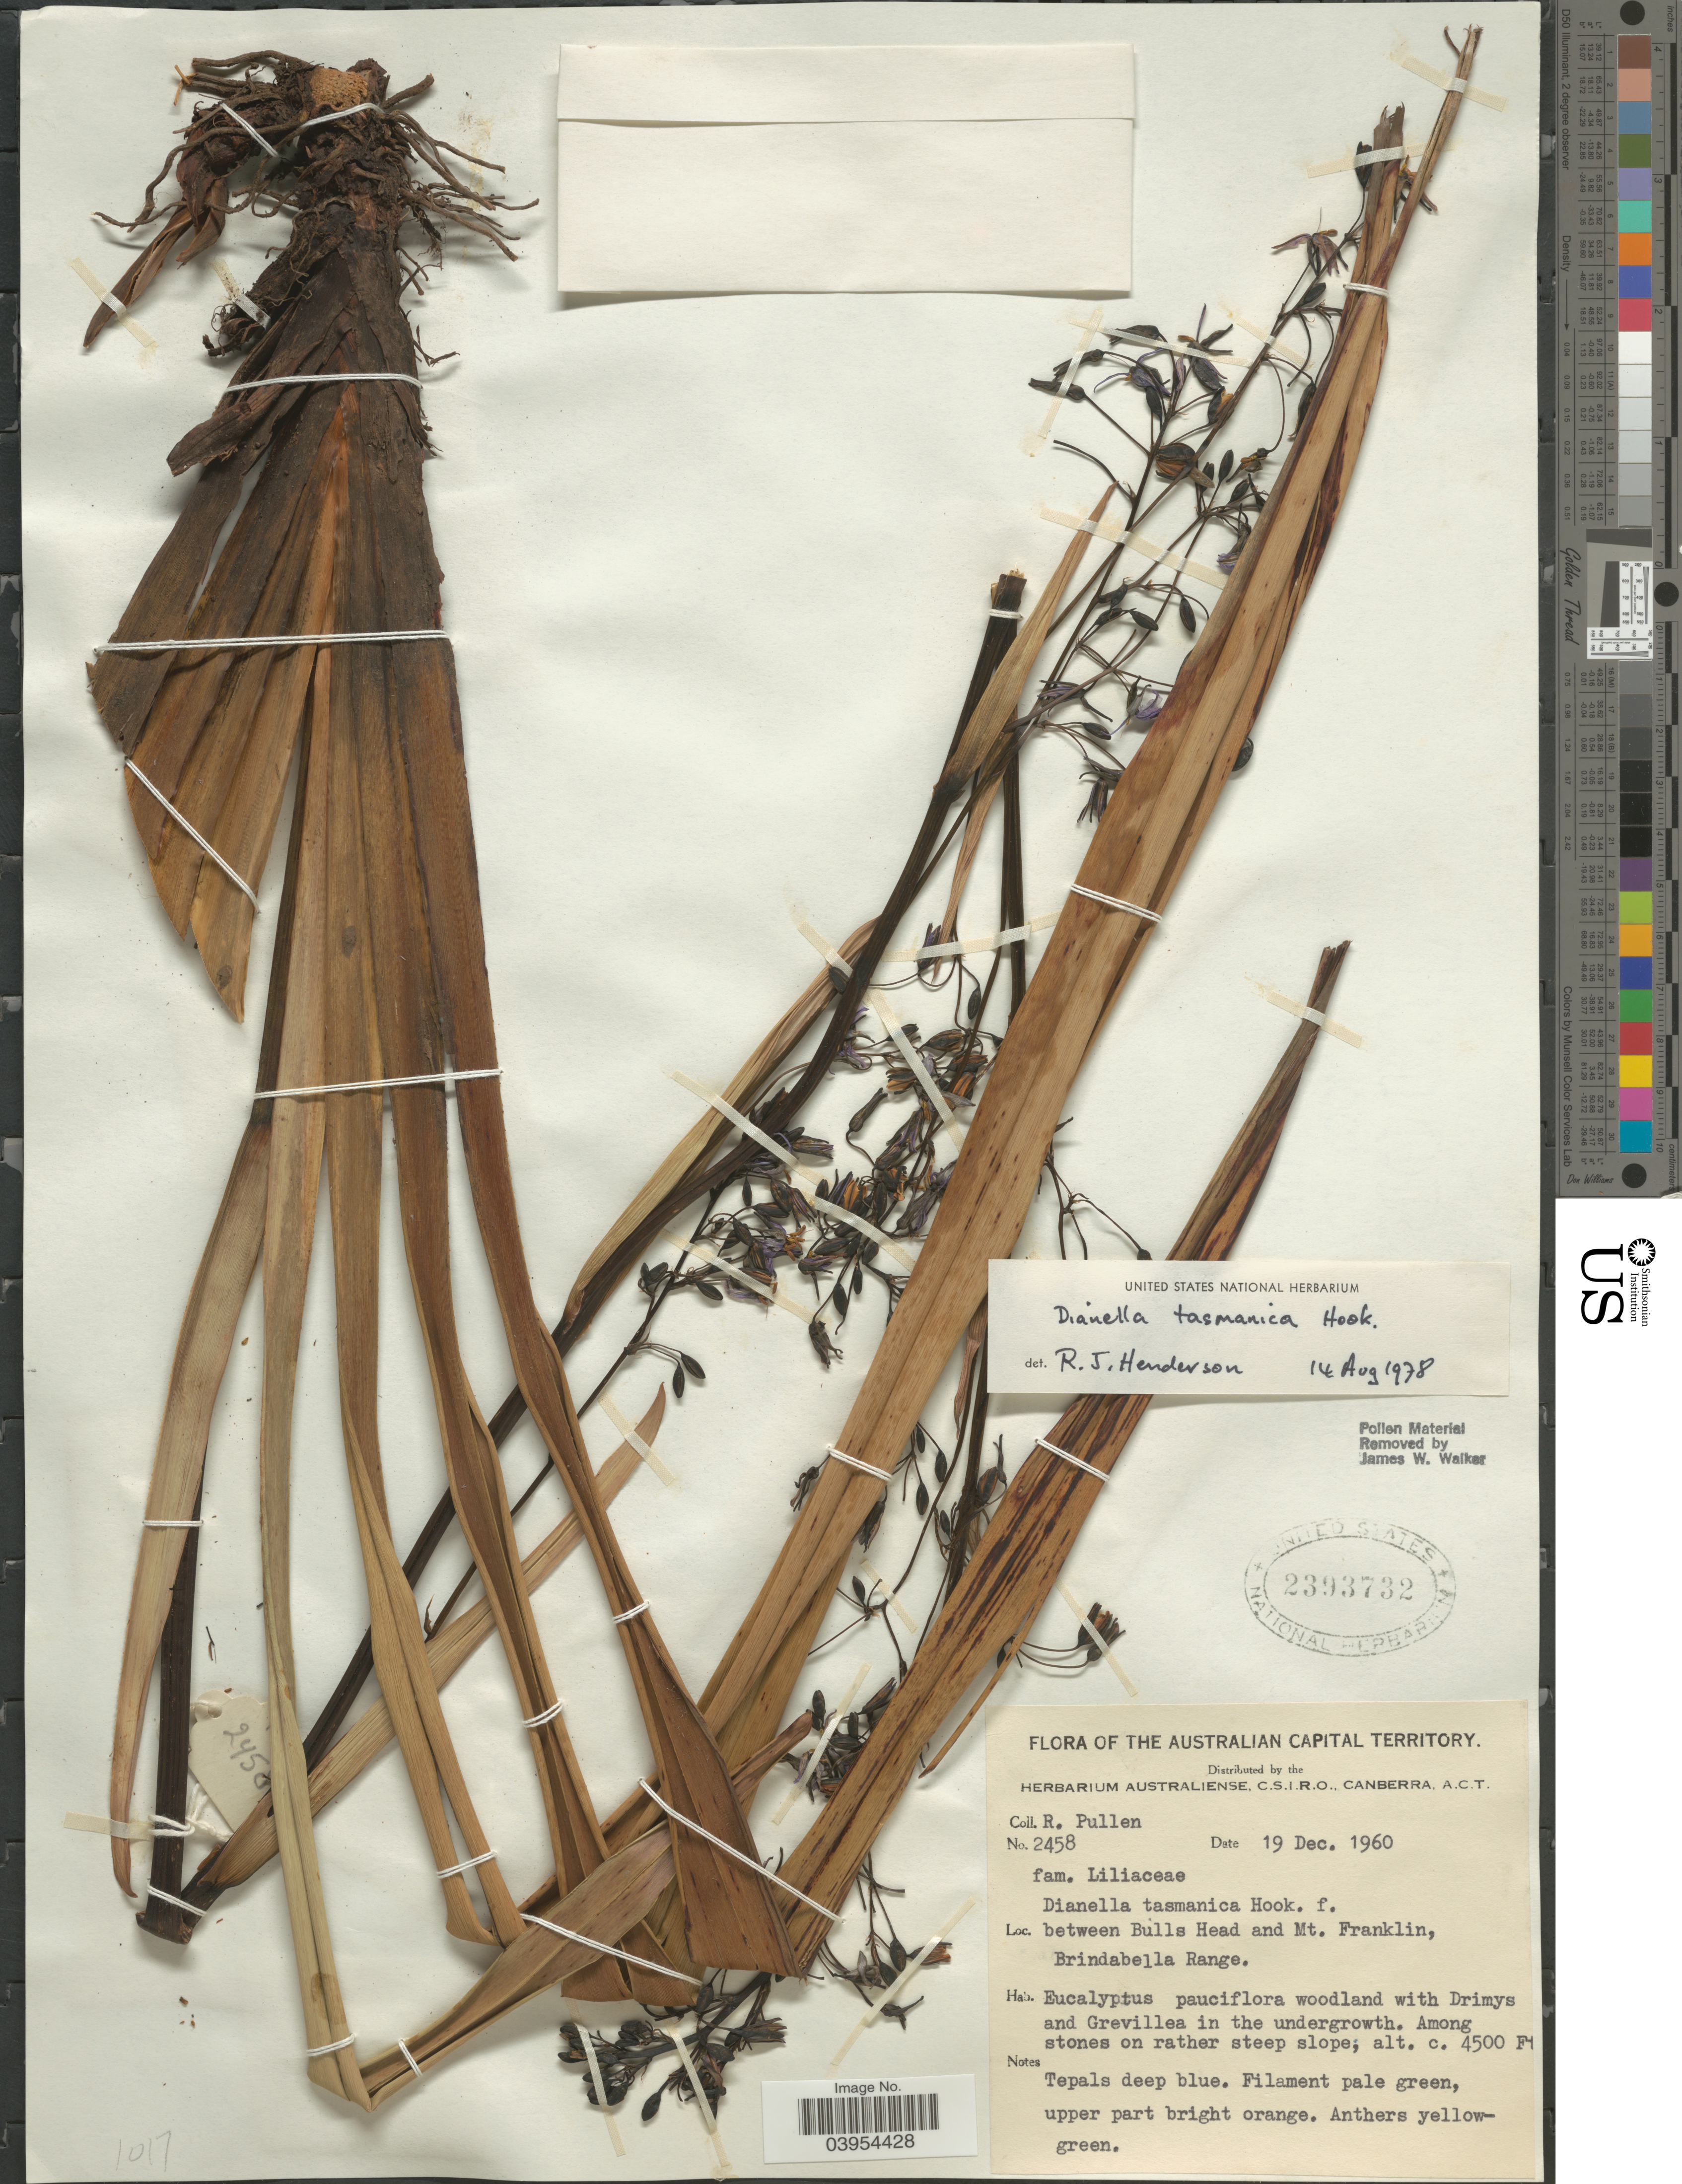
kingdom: Plantae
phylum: Tracheophyta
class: Liliopsida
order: Asparagales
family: Asphodelaceae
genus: Dianella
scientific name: Dianella tasmanica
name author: Hook. f.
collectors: R. Pullen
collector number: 2458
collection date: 1960-12-19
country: Australia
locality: Australian Capital Territory. Between Bulls Head and Mt. Franklin, Brindabella Range.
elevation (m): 1372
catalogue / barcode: US 2393732